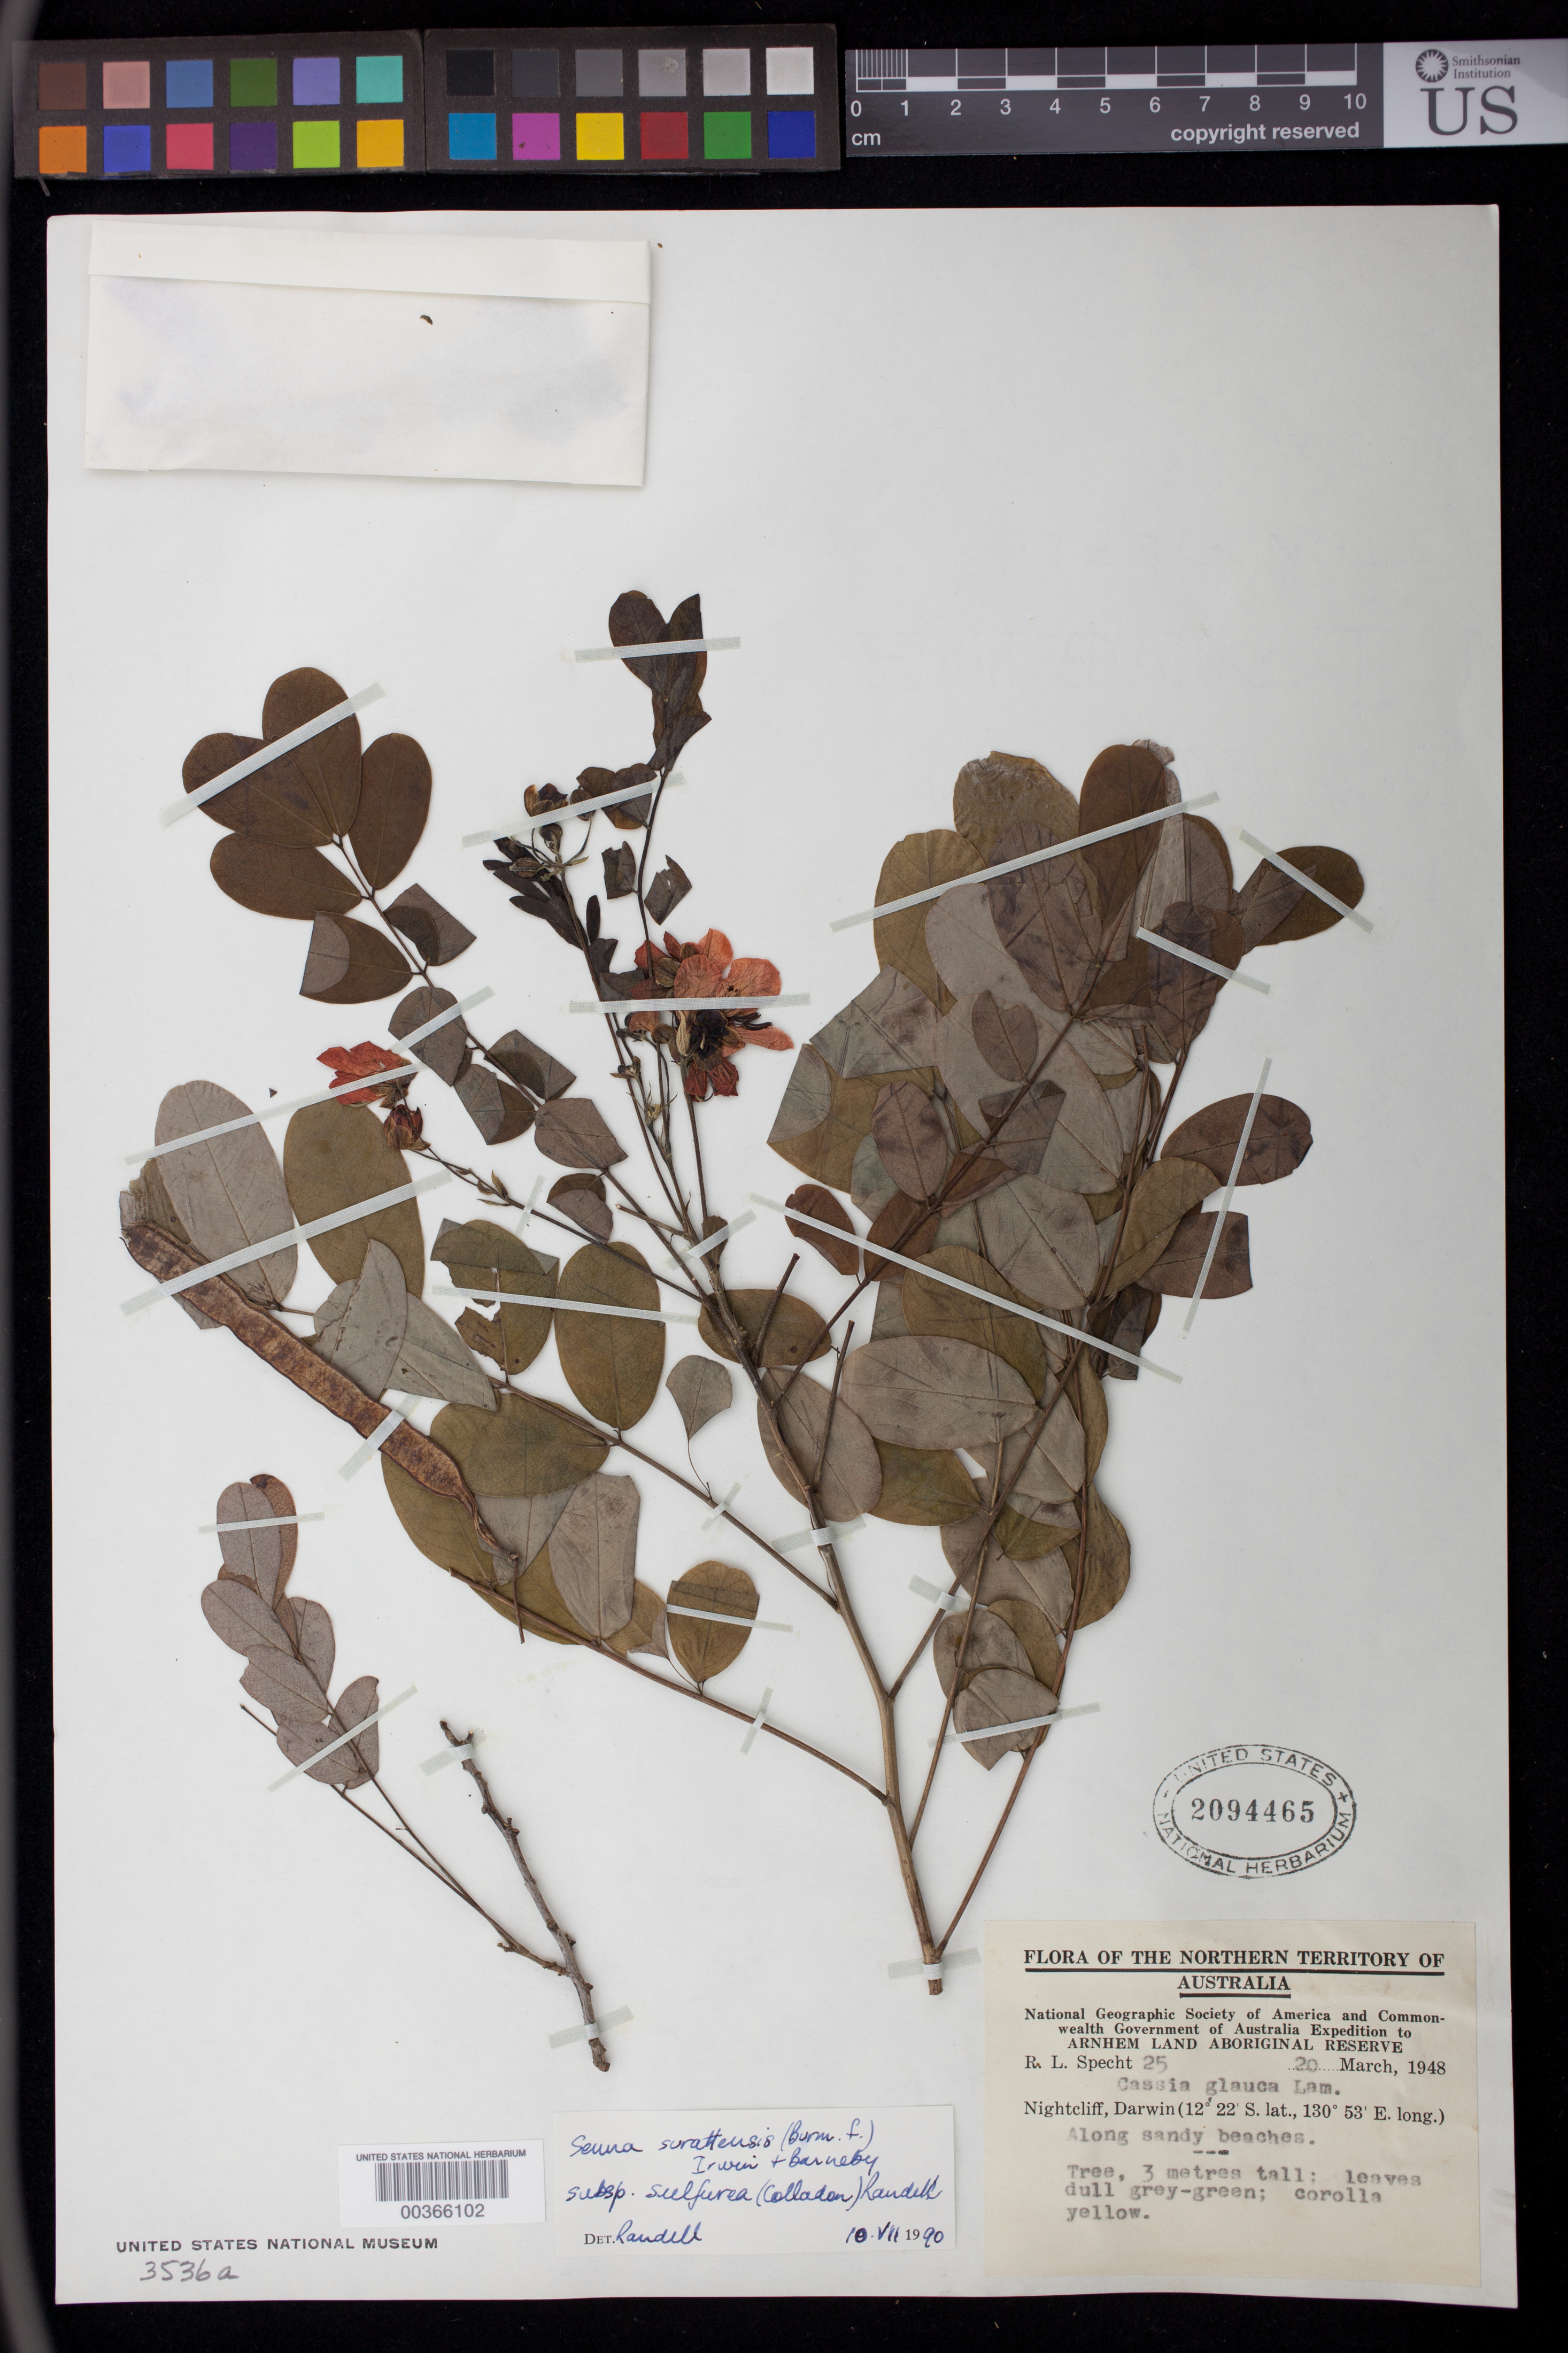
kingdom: Plantae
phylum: Tracheophyta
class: Magnoliopsida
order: Fabales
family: Fabaceae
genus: Senna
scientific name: Senna surattensis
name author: (Burm. f.) H.S. Irwin & Barneby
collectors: R. L. Specht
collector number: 25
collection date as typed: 20 Mar 1948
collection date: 1948-03-20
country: Australia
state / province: Northern Territory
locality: Nightcliff, darwin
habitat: Along sandy beaches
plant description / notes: Tree 3 metres tall; leaves dull grey-green; corolla yellow.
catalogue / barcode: US 2094465